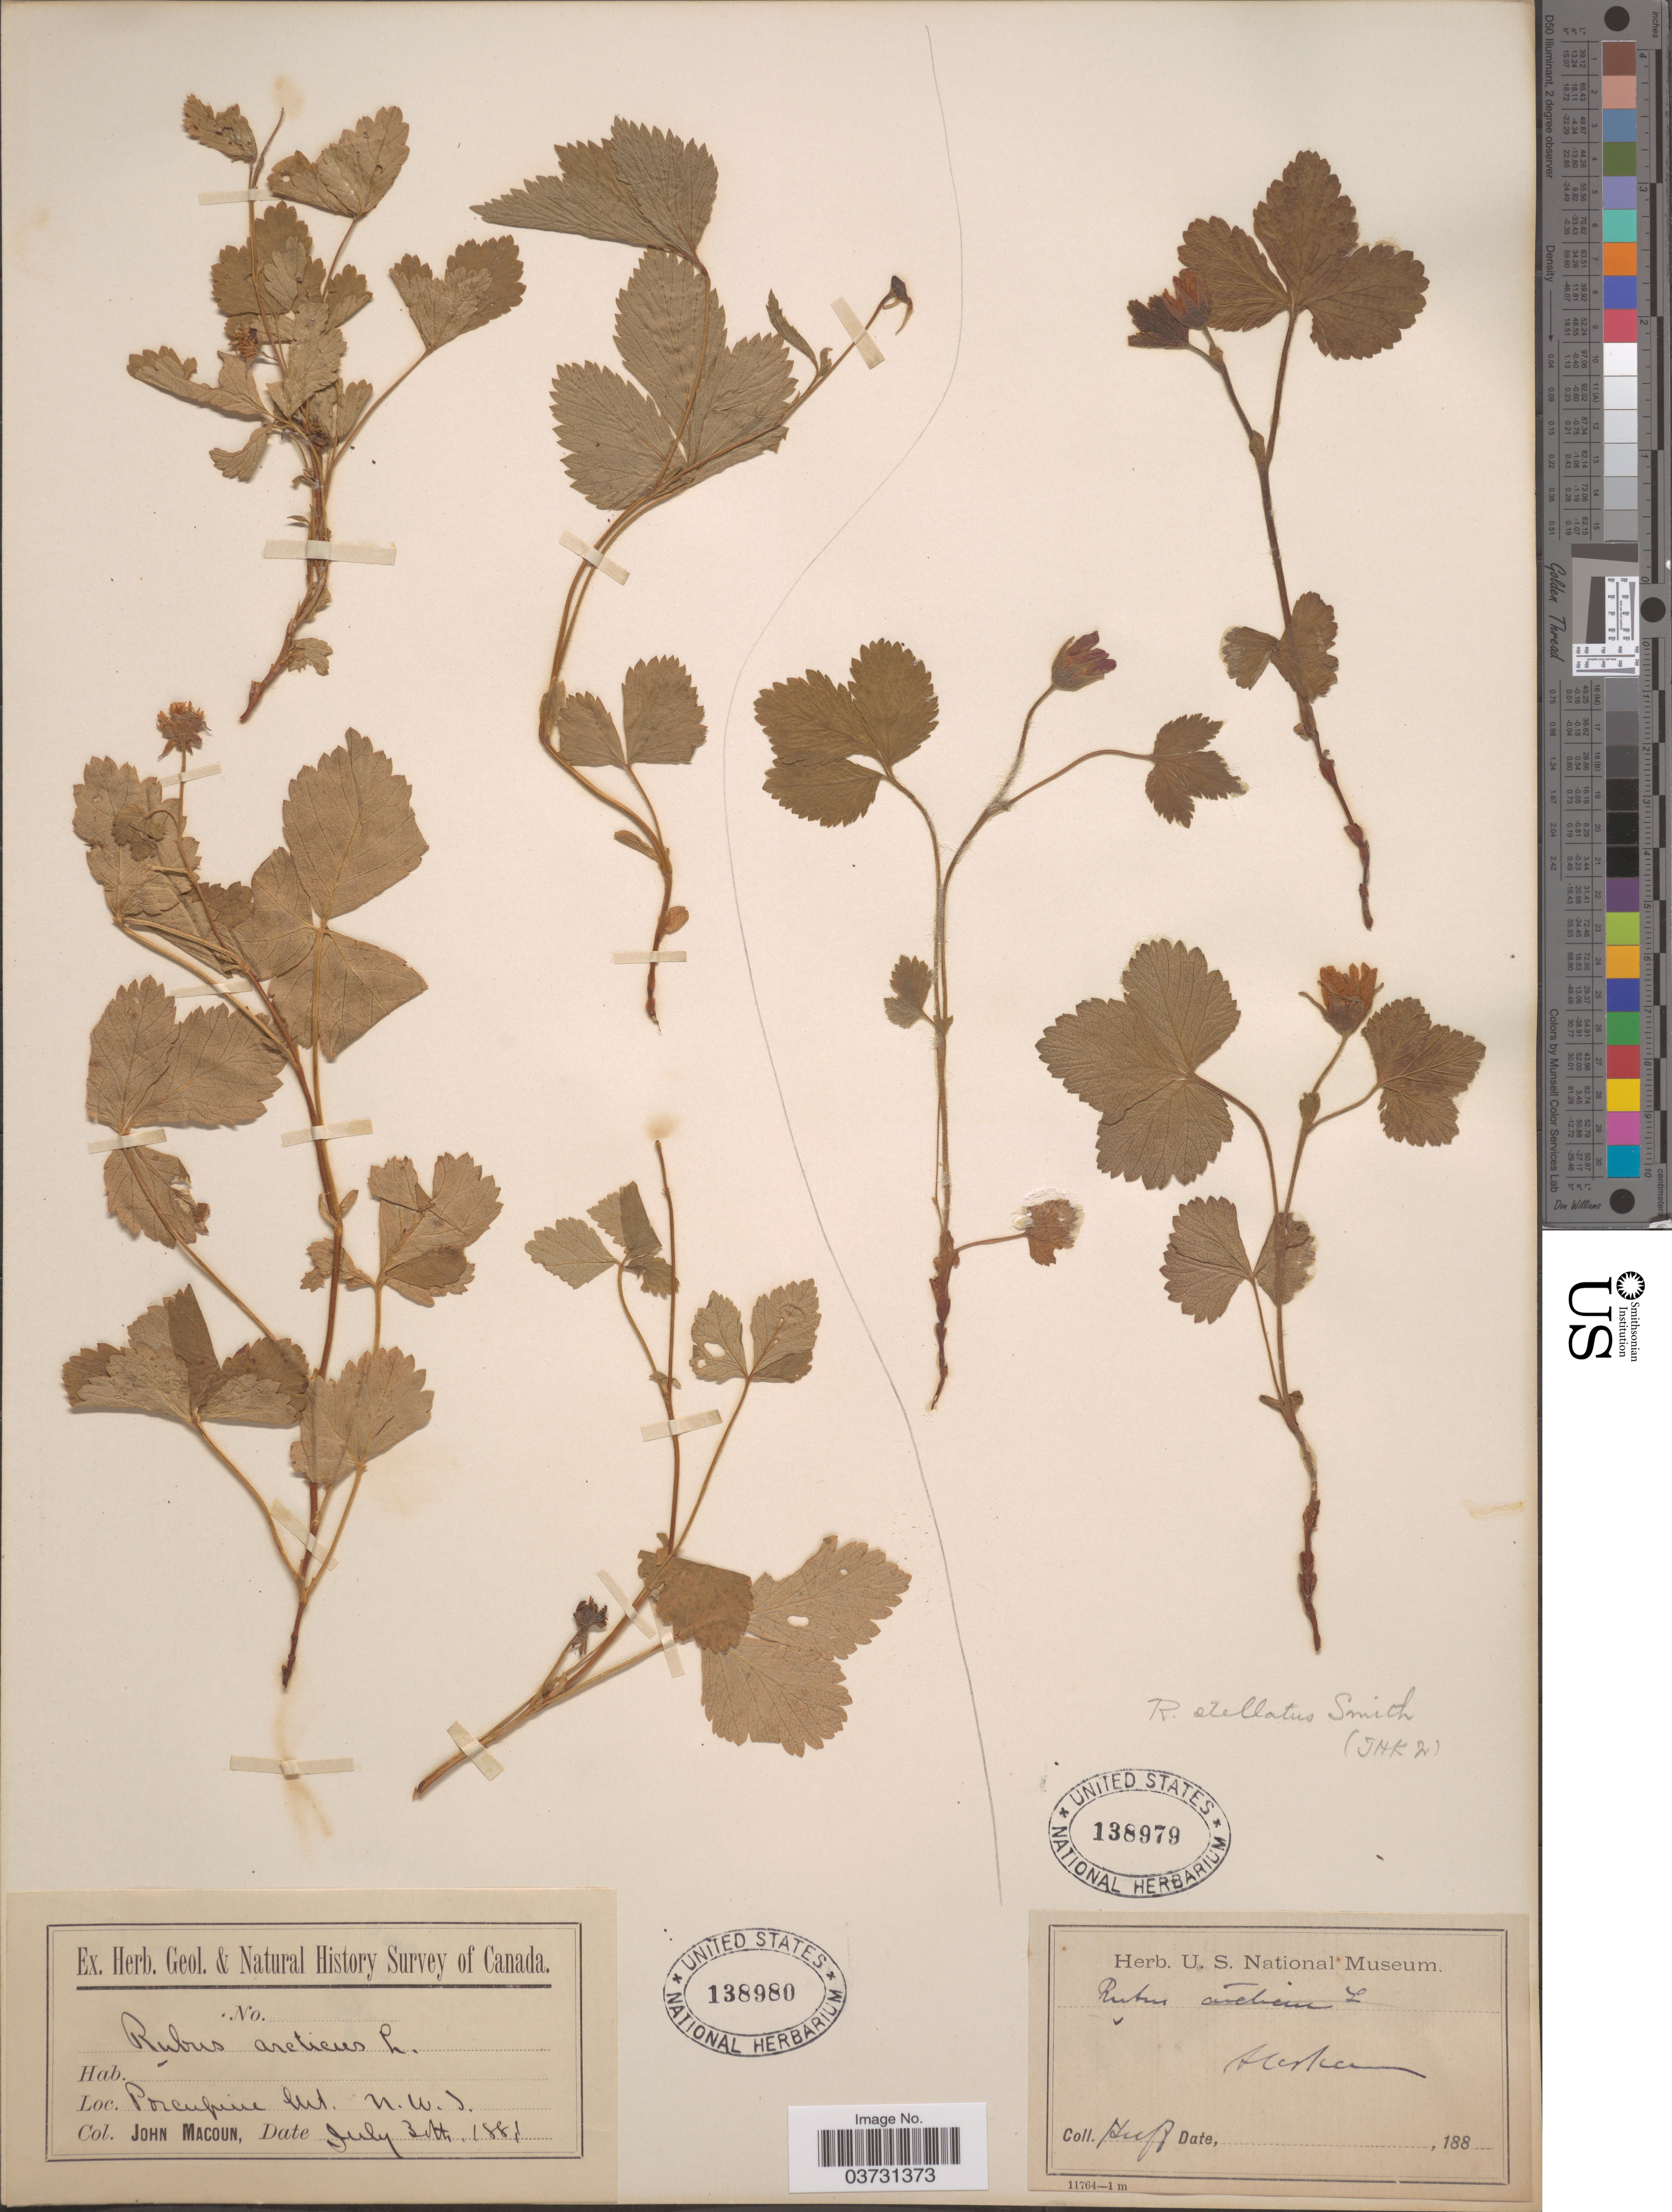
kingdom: Plantae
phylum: Tracheophyta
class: Magnoliopsida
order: Rosales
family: Rosaceae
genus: Rubus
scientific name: Rubus stellatus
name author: Sm.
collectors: J. Macoun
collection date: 1881-07-30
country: Canada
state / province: Northwest Territories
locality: Porcupine Mt. N.W.T.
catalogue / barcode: US 138980-2